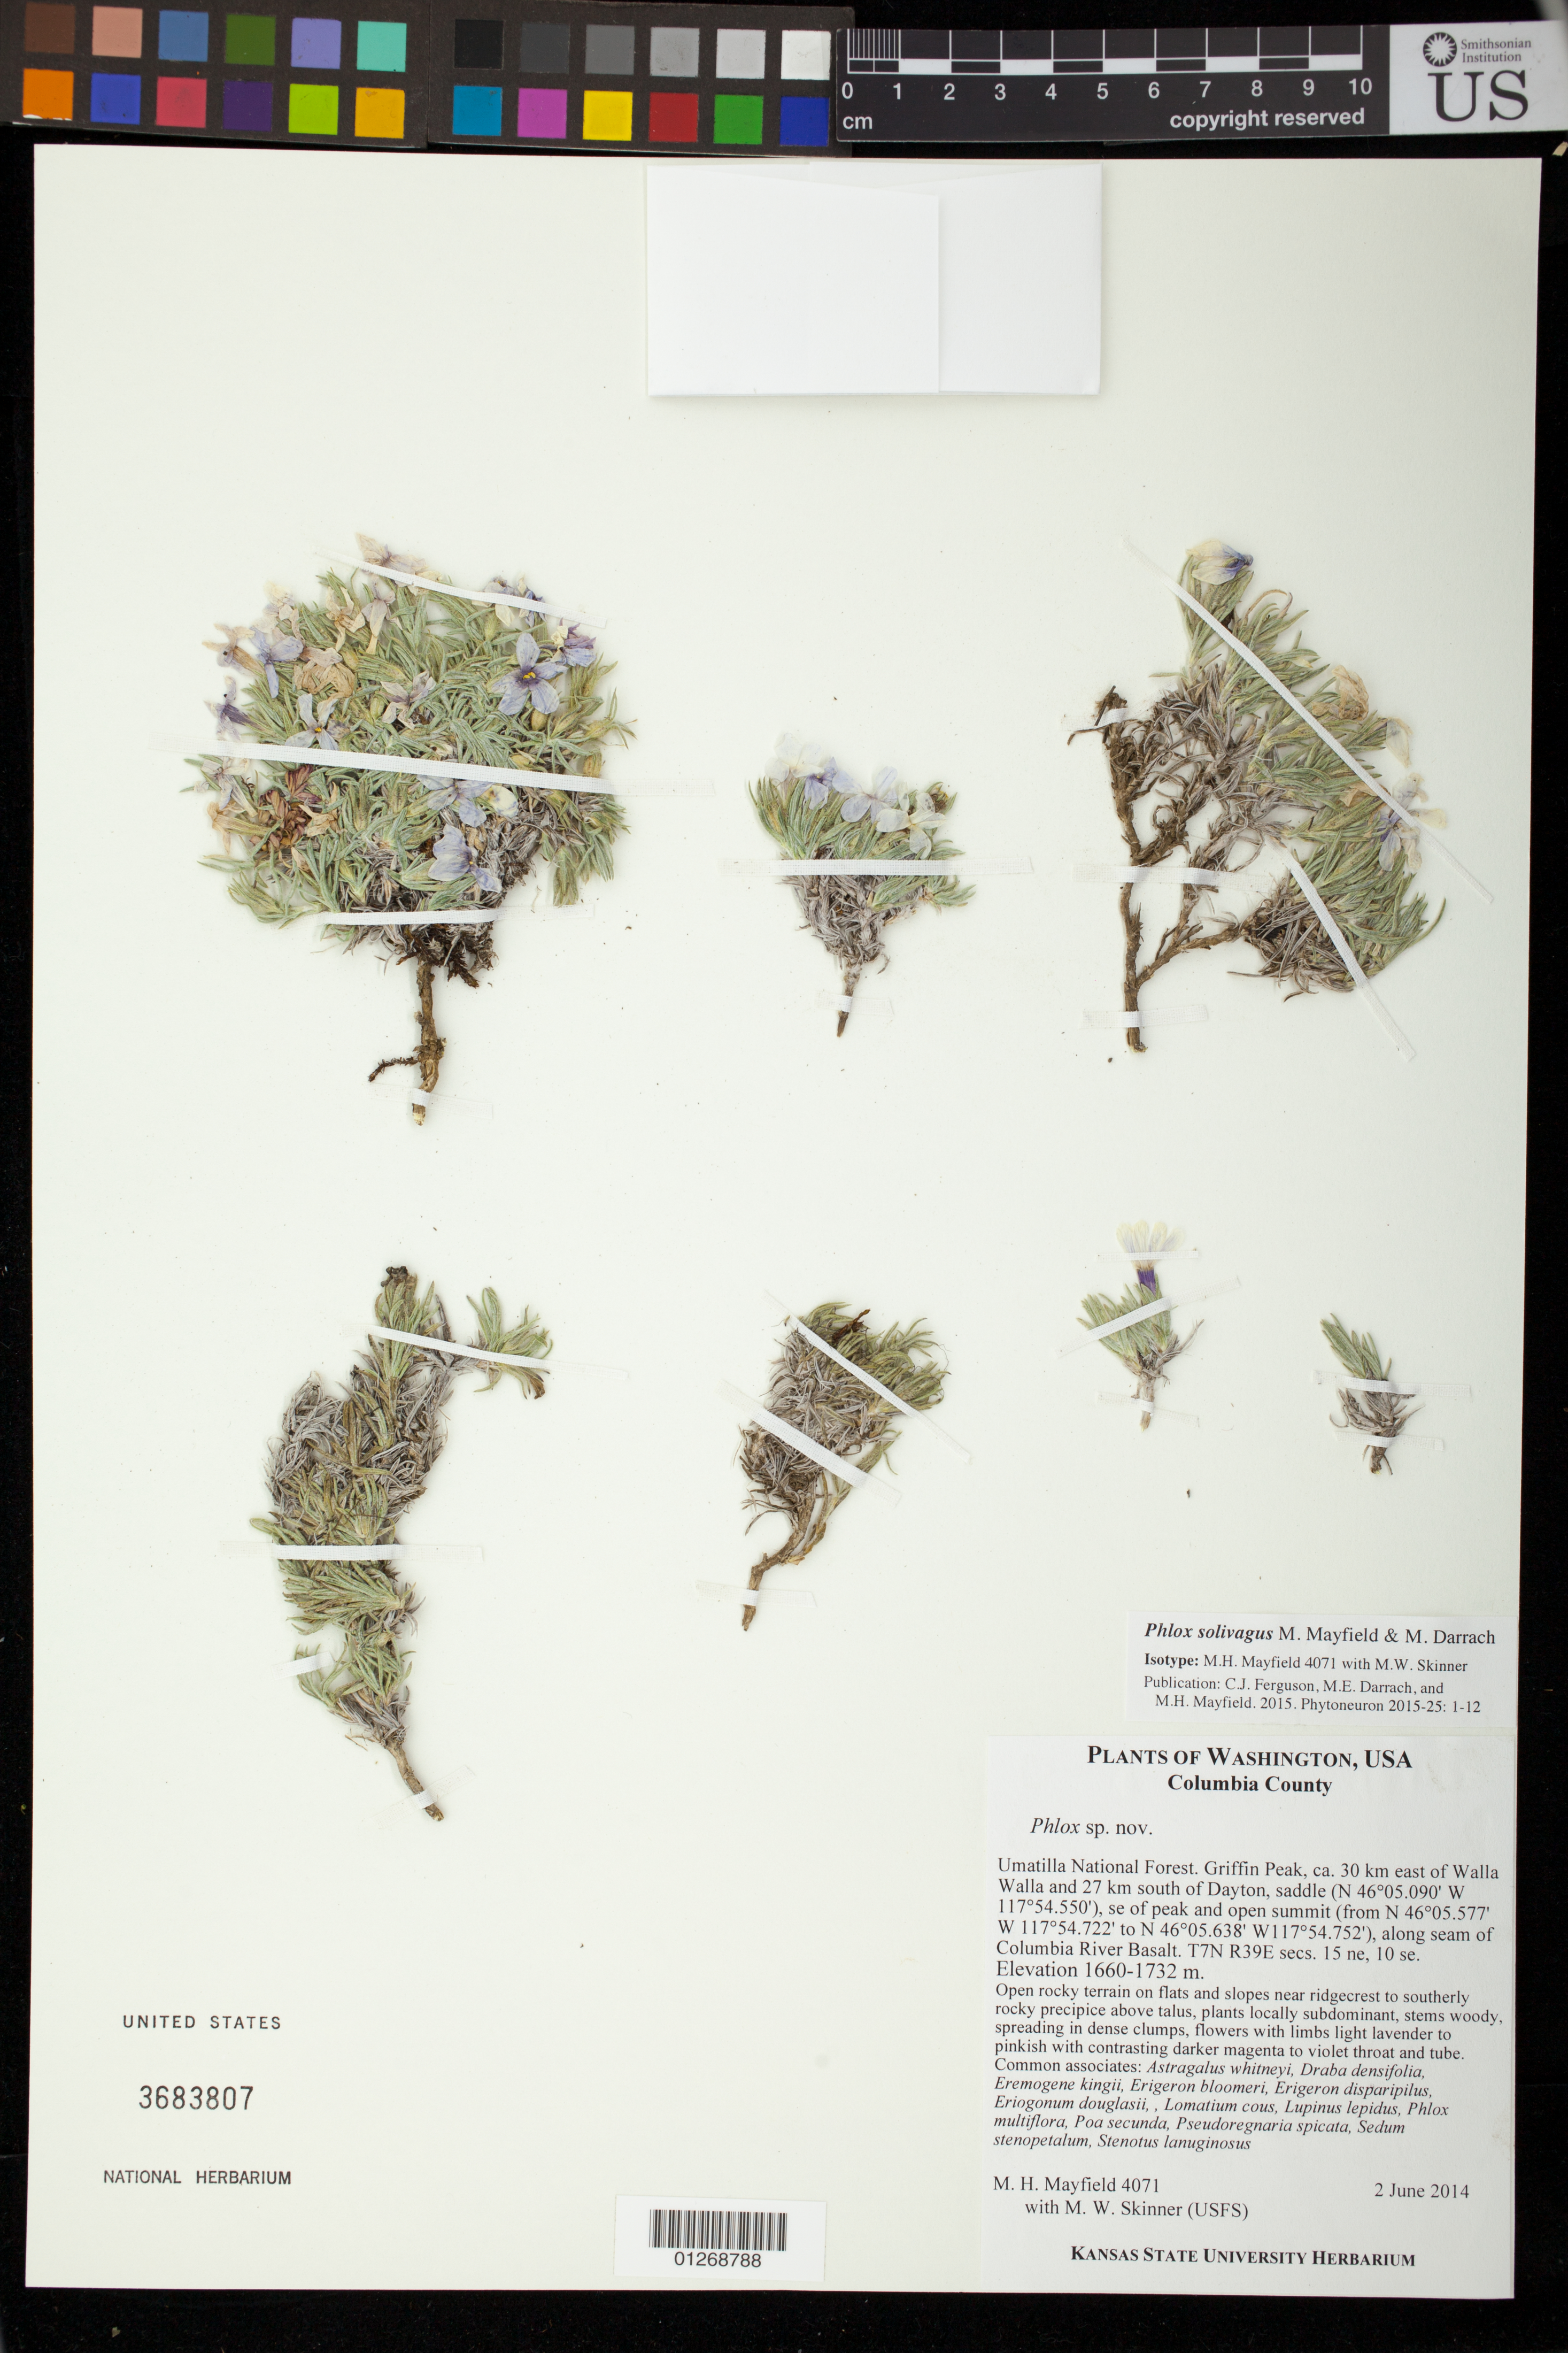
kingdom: Plantae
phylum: Tracheophyta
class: Magnoliopsida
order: Ericales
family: Polemoniaceae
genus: Phlox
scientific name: Phlox solivagus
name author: Mayfield & Darrach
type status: Isotype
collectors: M. H. Mayfield & M. W. Skinner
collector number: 4071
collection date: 2014-06-02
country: United States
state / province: Washington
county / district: Columbia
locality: Umatilla National Forest, Griffin Peak, ca. 30 km east of Walla Walla and 27 km south of Dayon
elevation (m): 1660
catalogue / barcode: US 3683807